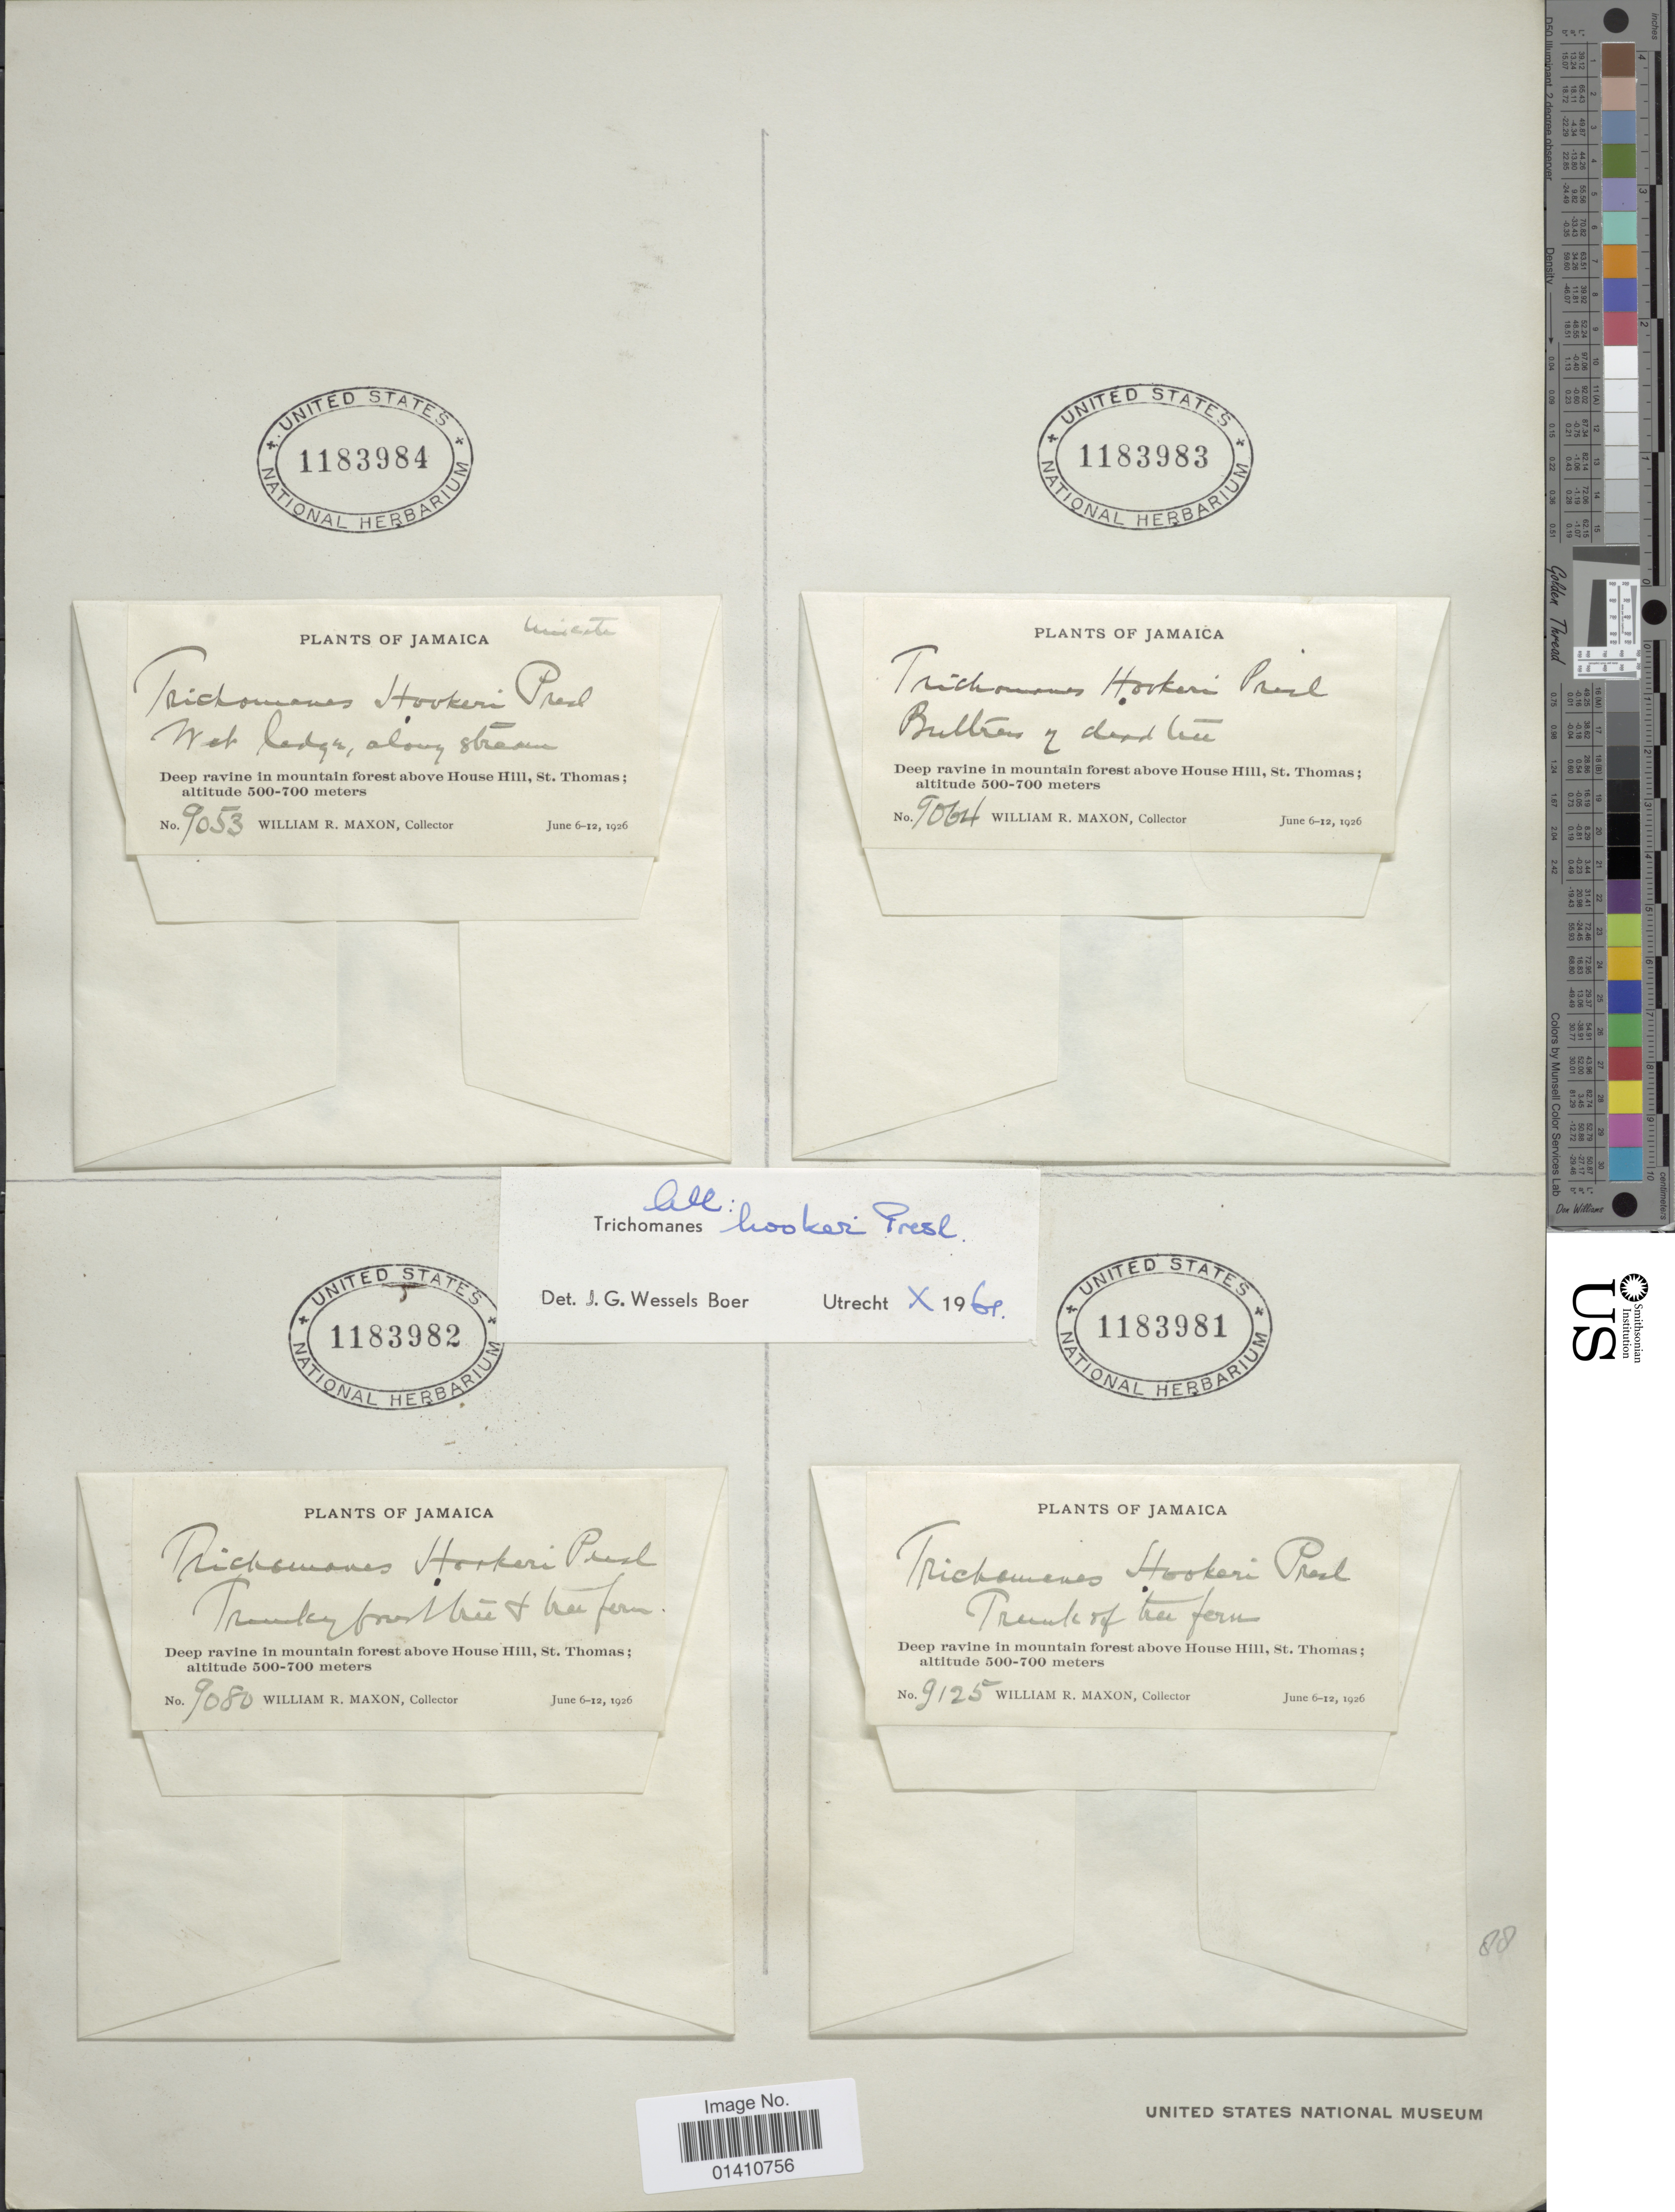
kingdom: Plantae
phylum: Tracheophyta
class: Polypodiopsida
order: Hymenophyllales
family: Hymenophyllaceae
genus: Didymoglossum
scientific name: Didymoglossum hookeri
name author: C. Presl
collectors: W. R. Maxon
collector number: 9080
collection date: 1926-06-06/1926-06-12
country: Jamaica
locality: Deep ravine in mountain forest above House Hill, St. Thomas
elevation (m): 500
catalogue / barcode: US 1183982-2